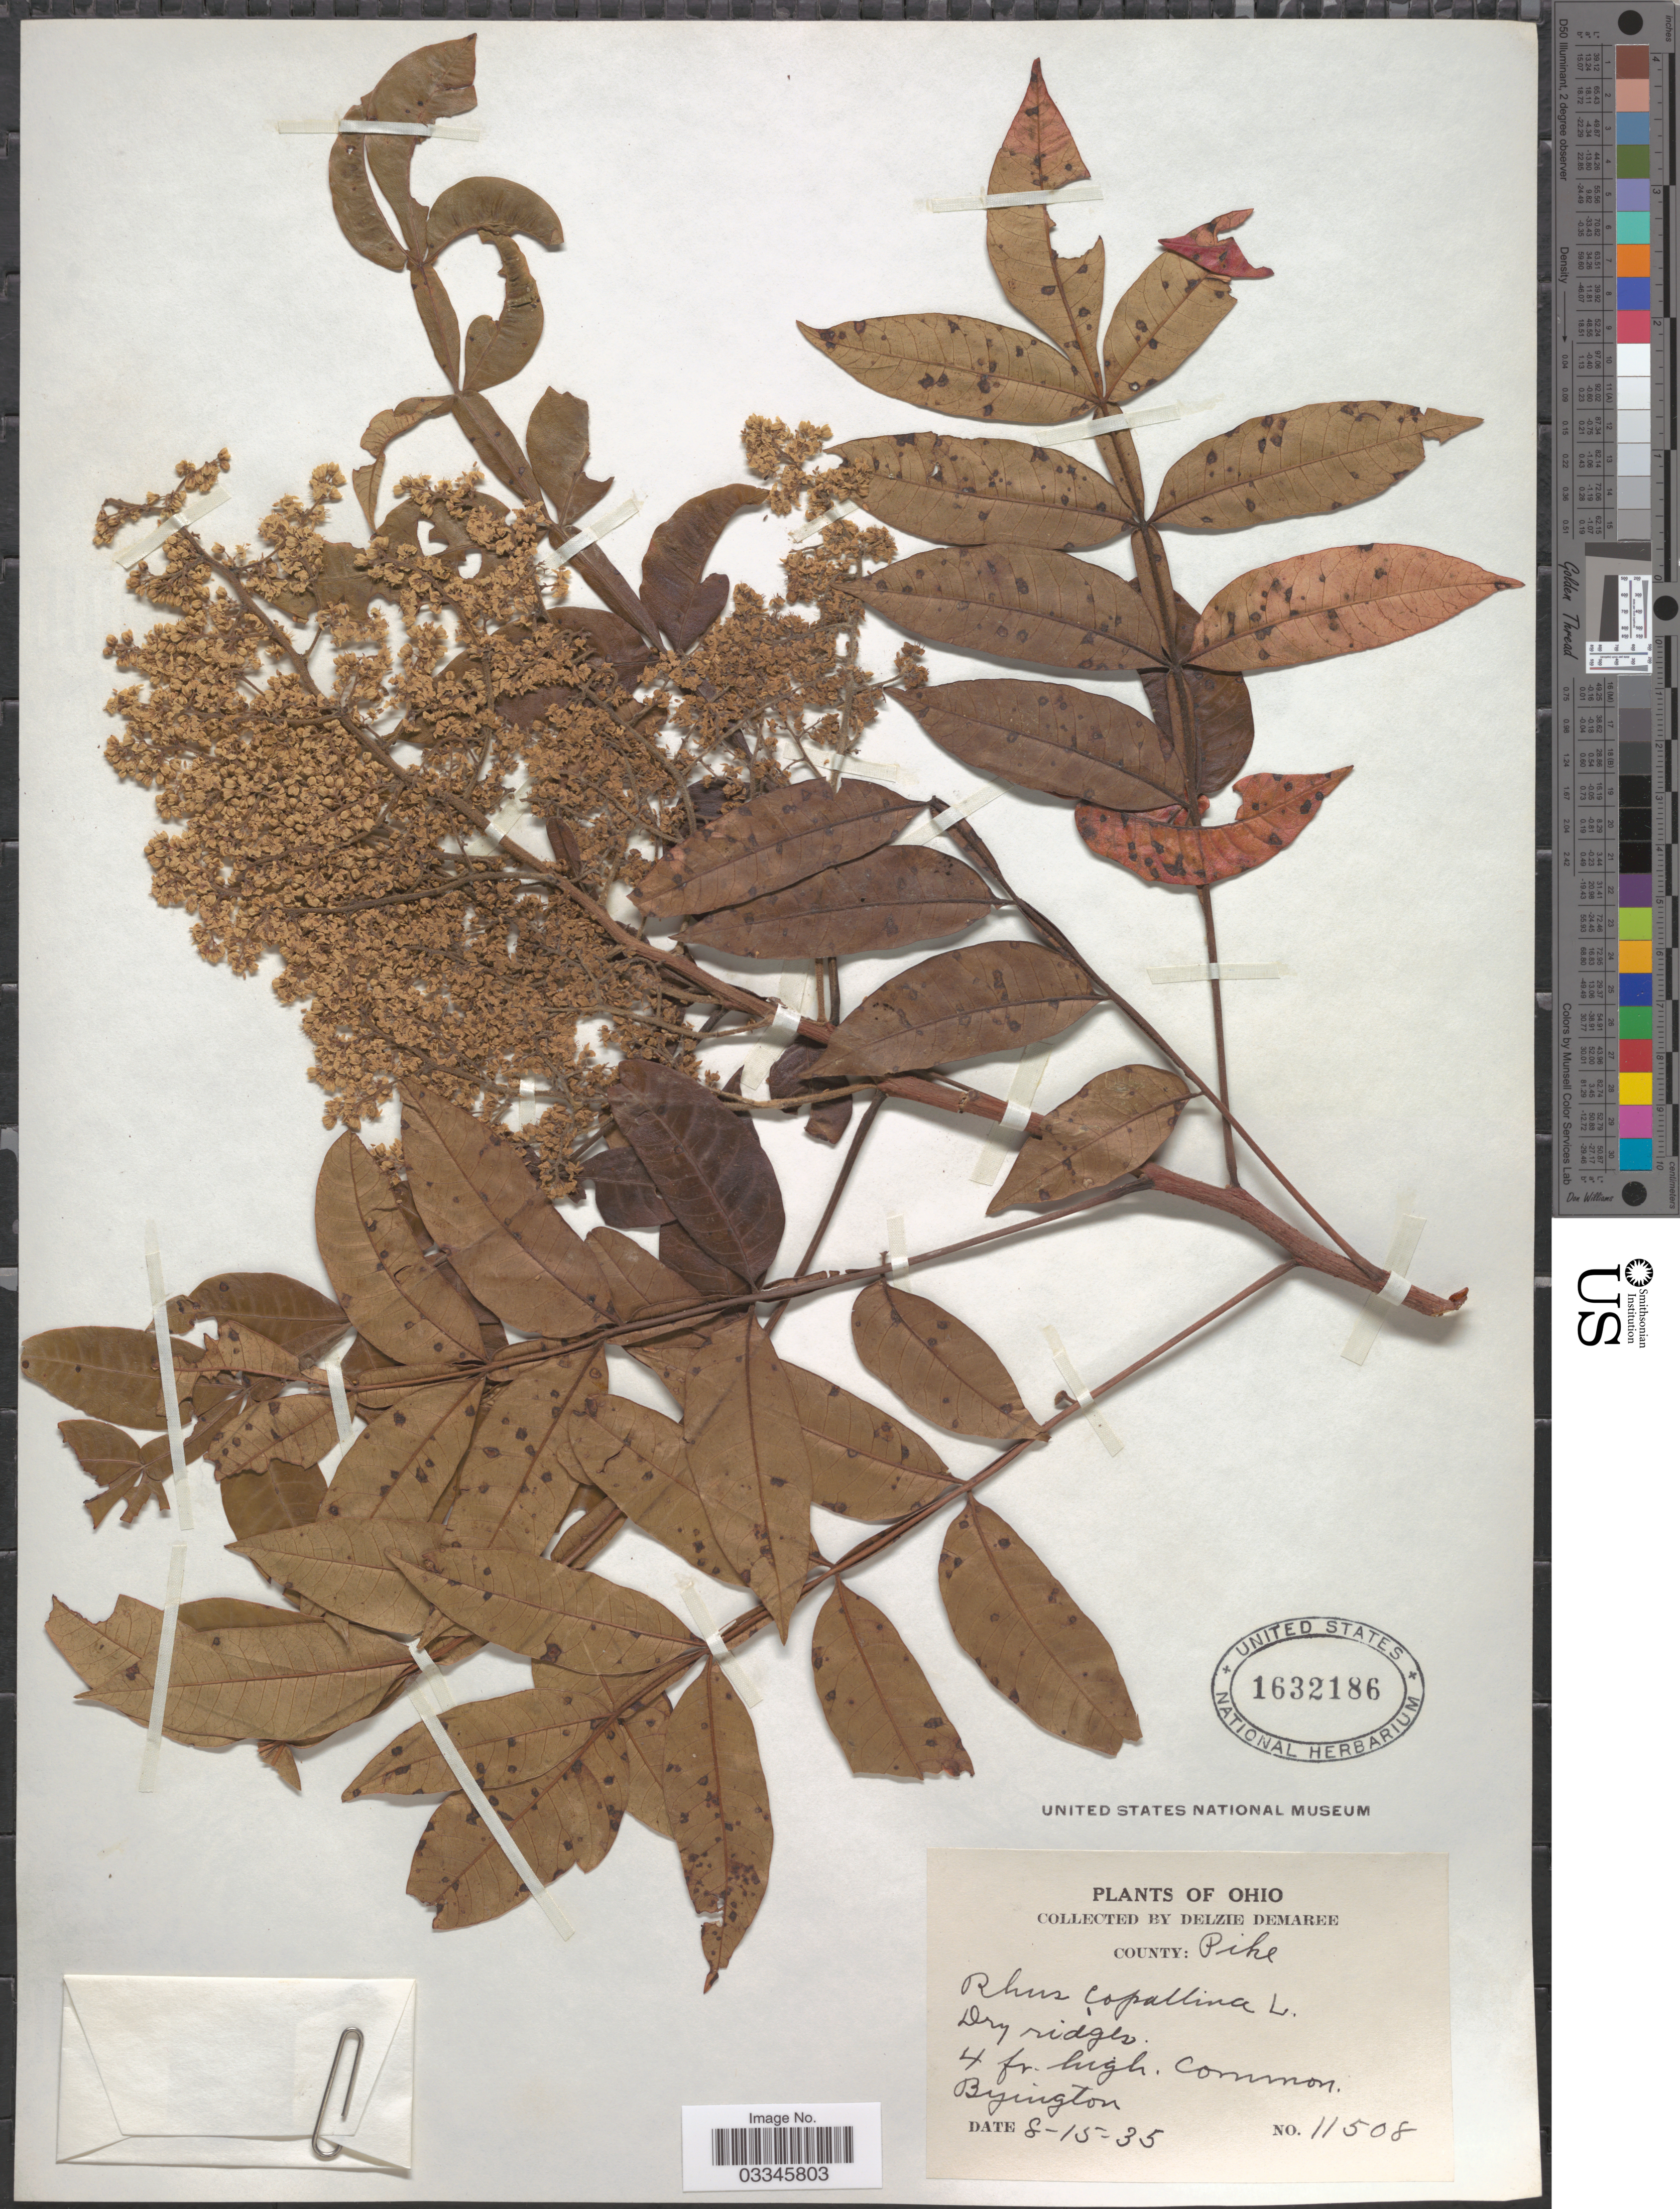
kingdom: Plantae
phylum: Tracheophyta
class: Magnoliopsida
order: Sapindales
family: Anacardiaceae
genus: Rhus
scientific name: Rhus copallinum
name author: L.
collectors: D. Damaree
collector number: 11508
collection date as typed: Transcribed d/m/y: 15/8/35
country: United States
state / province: Ohio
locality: County: Pike. Byington.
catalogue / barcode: US 1632186